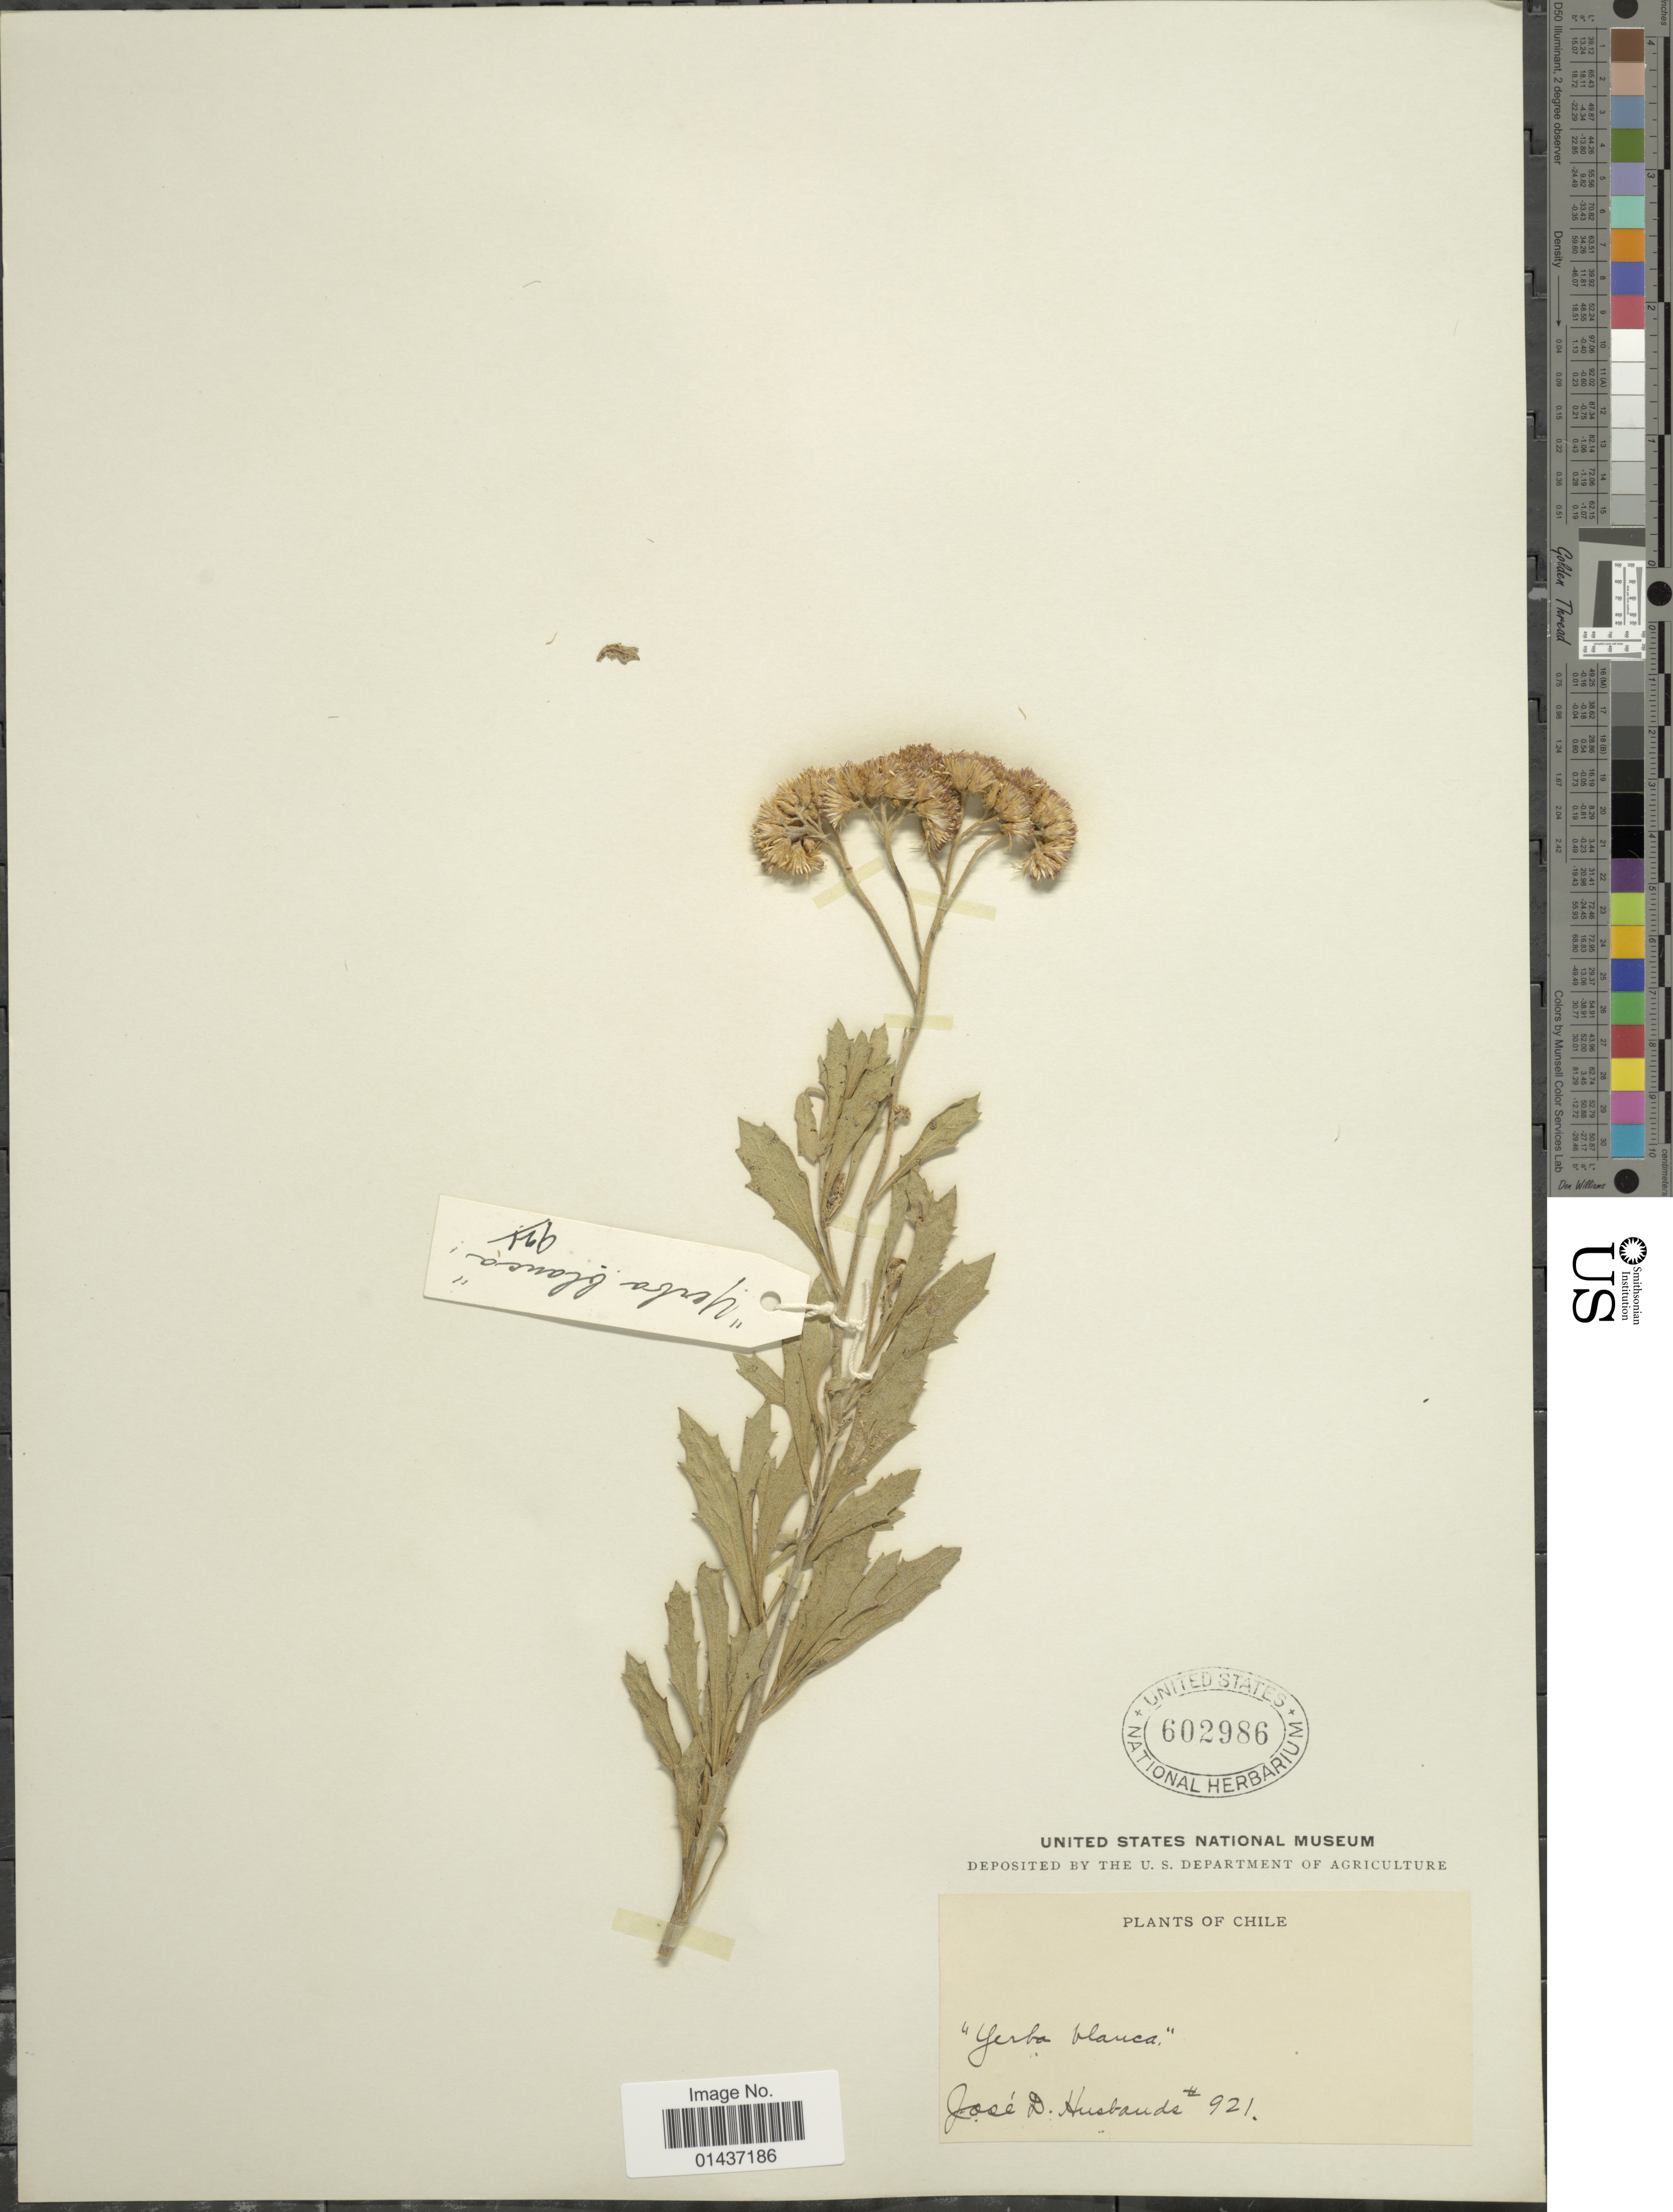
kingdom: Plantae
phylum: Tracheophyta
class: Magnoliopsida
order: Asterales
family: Asteraceae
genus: Tessaria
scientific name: Tessaria absinthioides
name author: (Hook. & Arn.) DC.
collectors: J. Husbands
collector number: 921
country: Chile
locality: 'Yerba blanca'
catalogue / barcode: US 602986